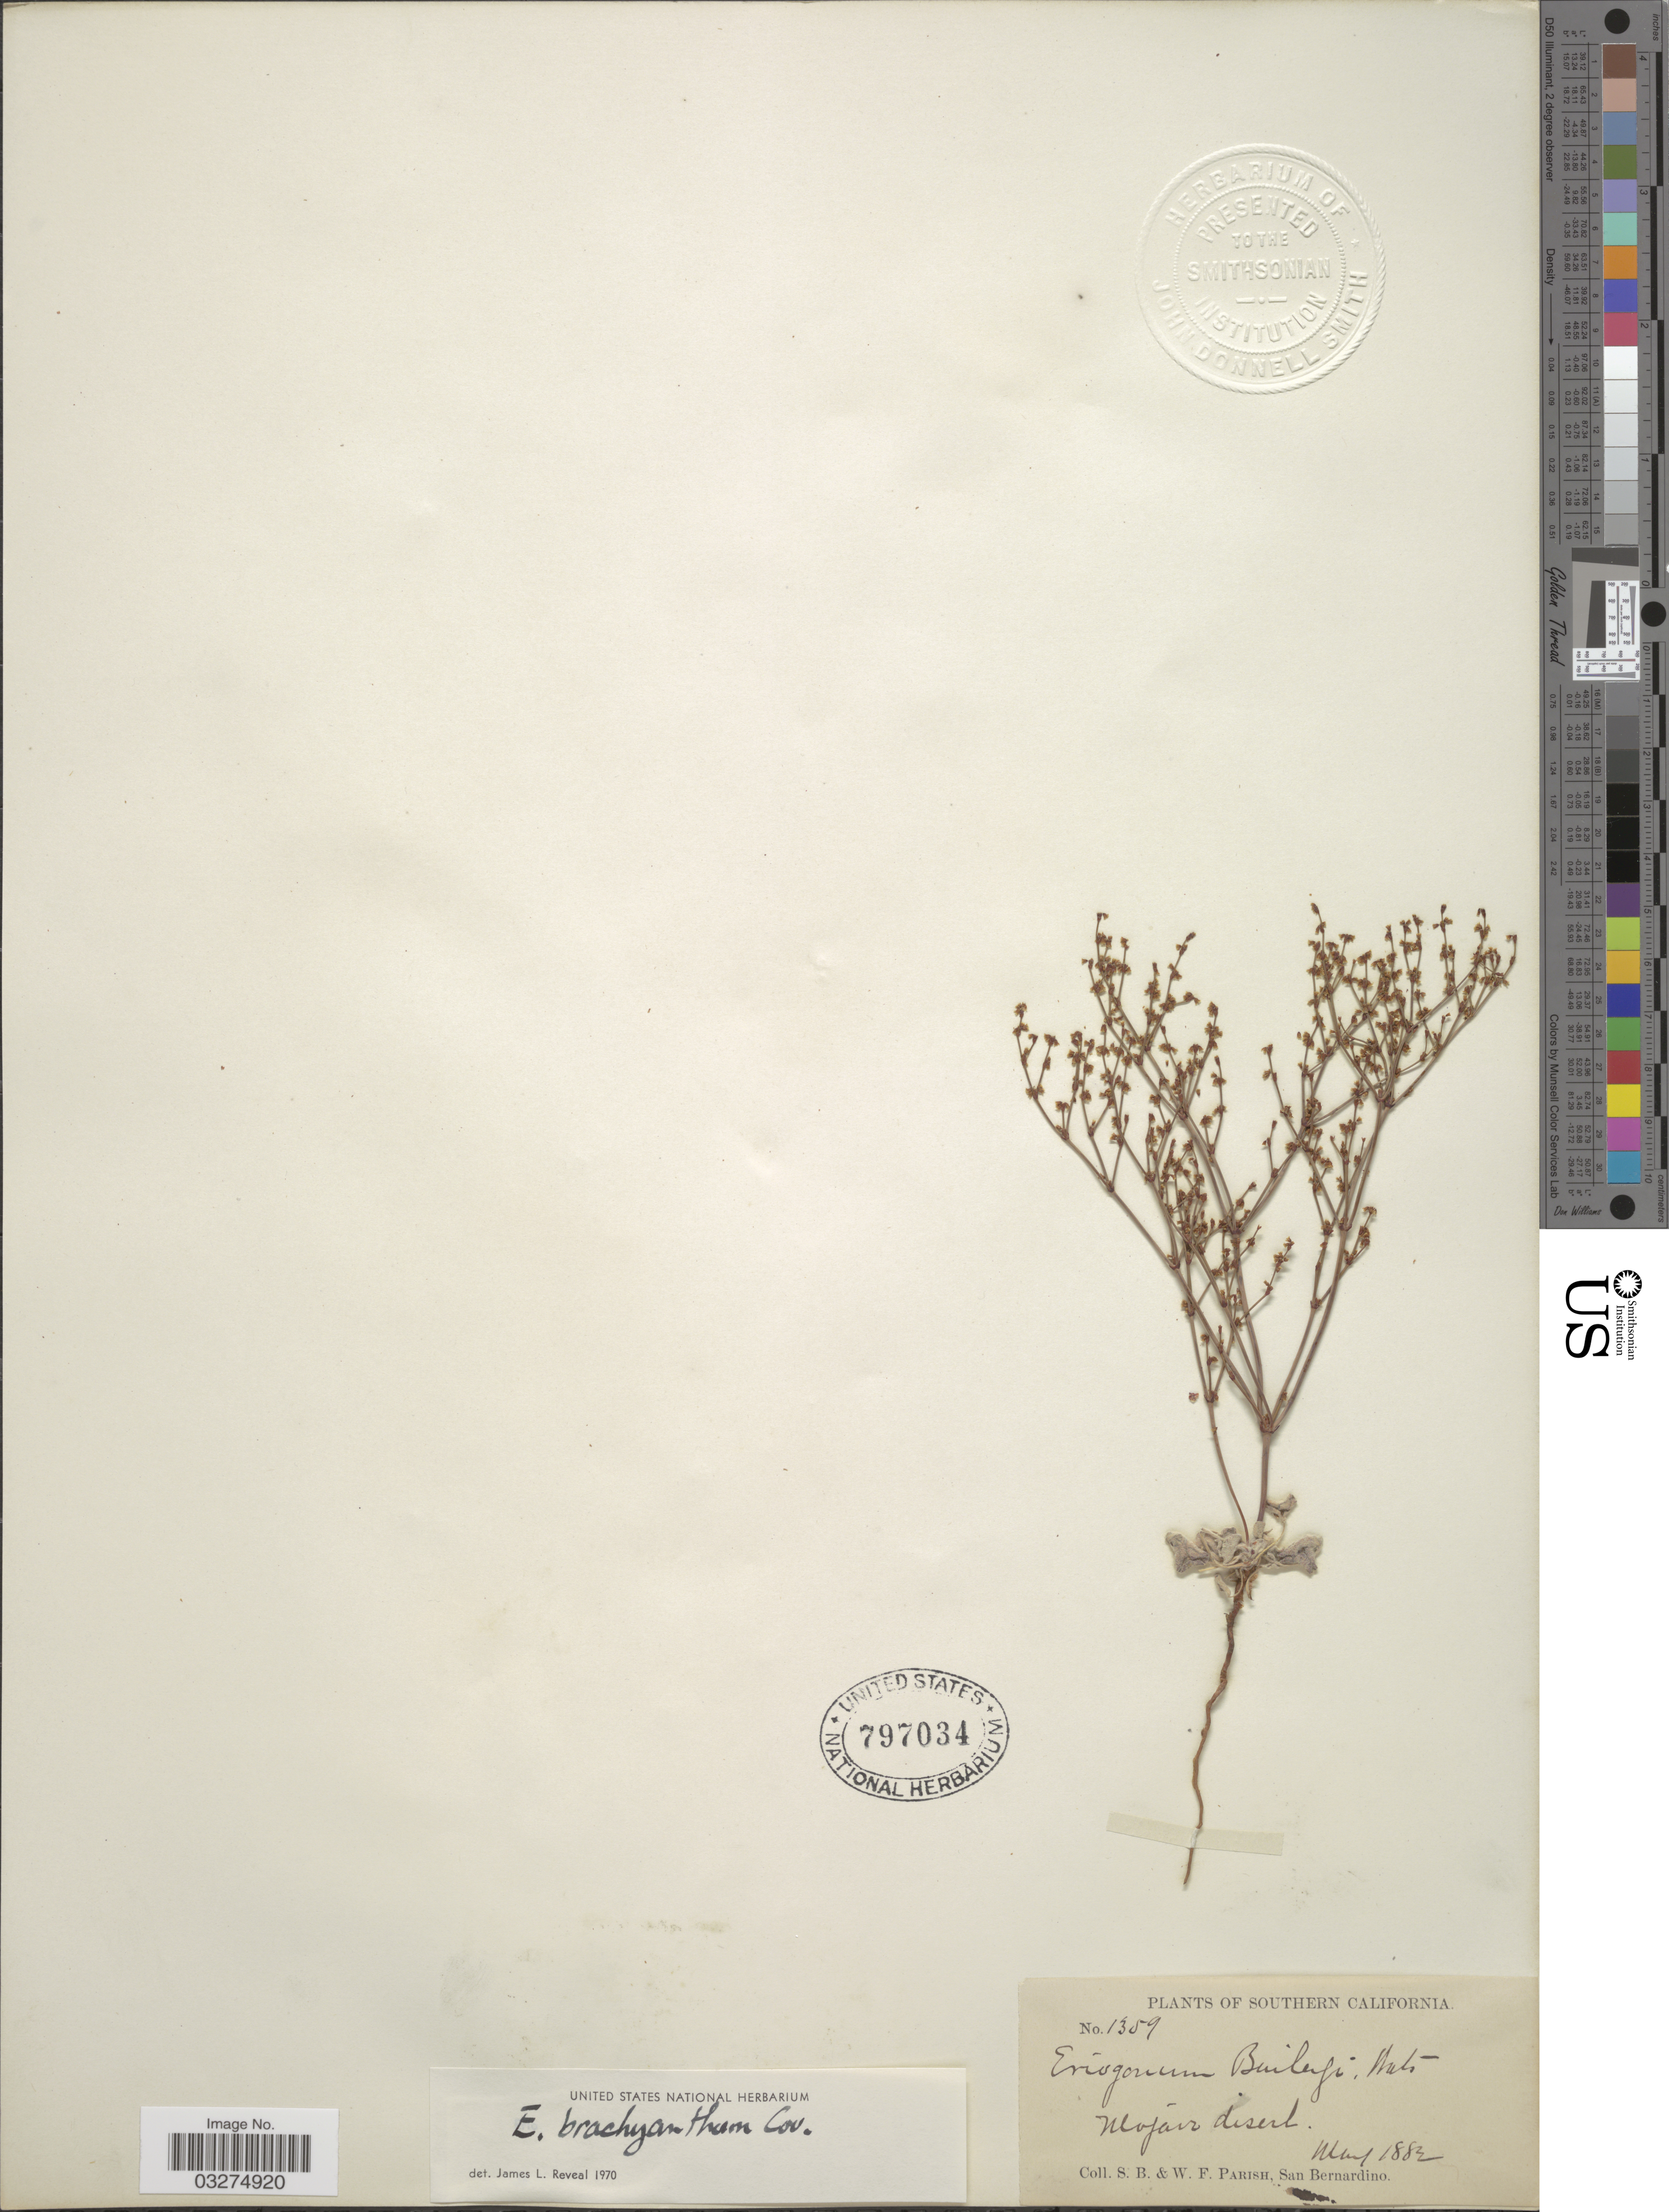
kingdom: Plantae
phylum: Tracheophyta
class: Magnoliopsida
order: Caryophyllales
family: Polygonaceae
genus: Eriogonum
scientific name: Eriogonum brachyanthum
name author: Coville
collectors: S. B. Parish & W. F. Parish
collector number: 1359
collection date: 1882-05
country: United States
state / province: California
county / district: San Bernardino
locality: Southern California. Mojave Desert.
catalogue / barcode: US 797034